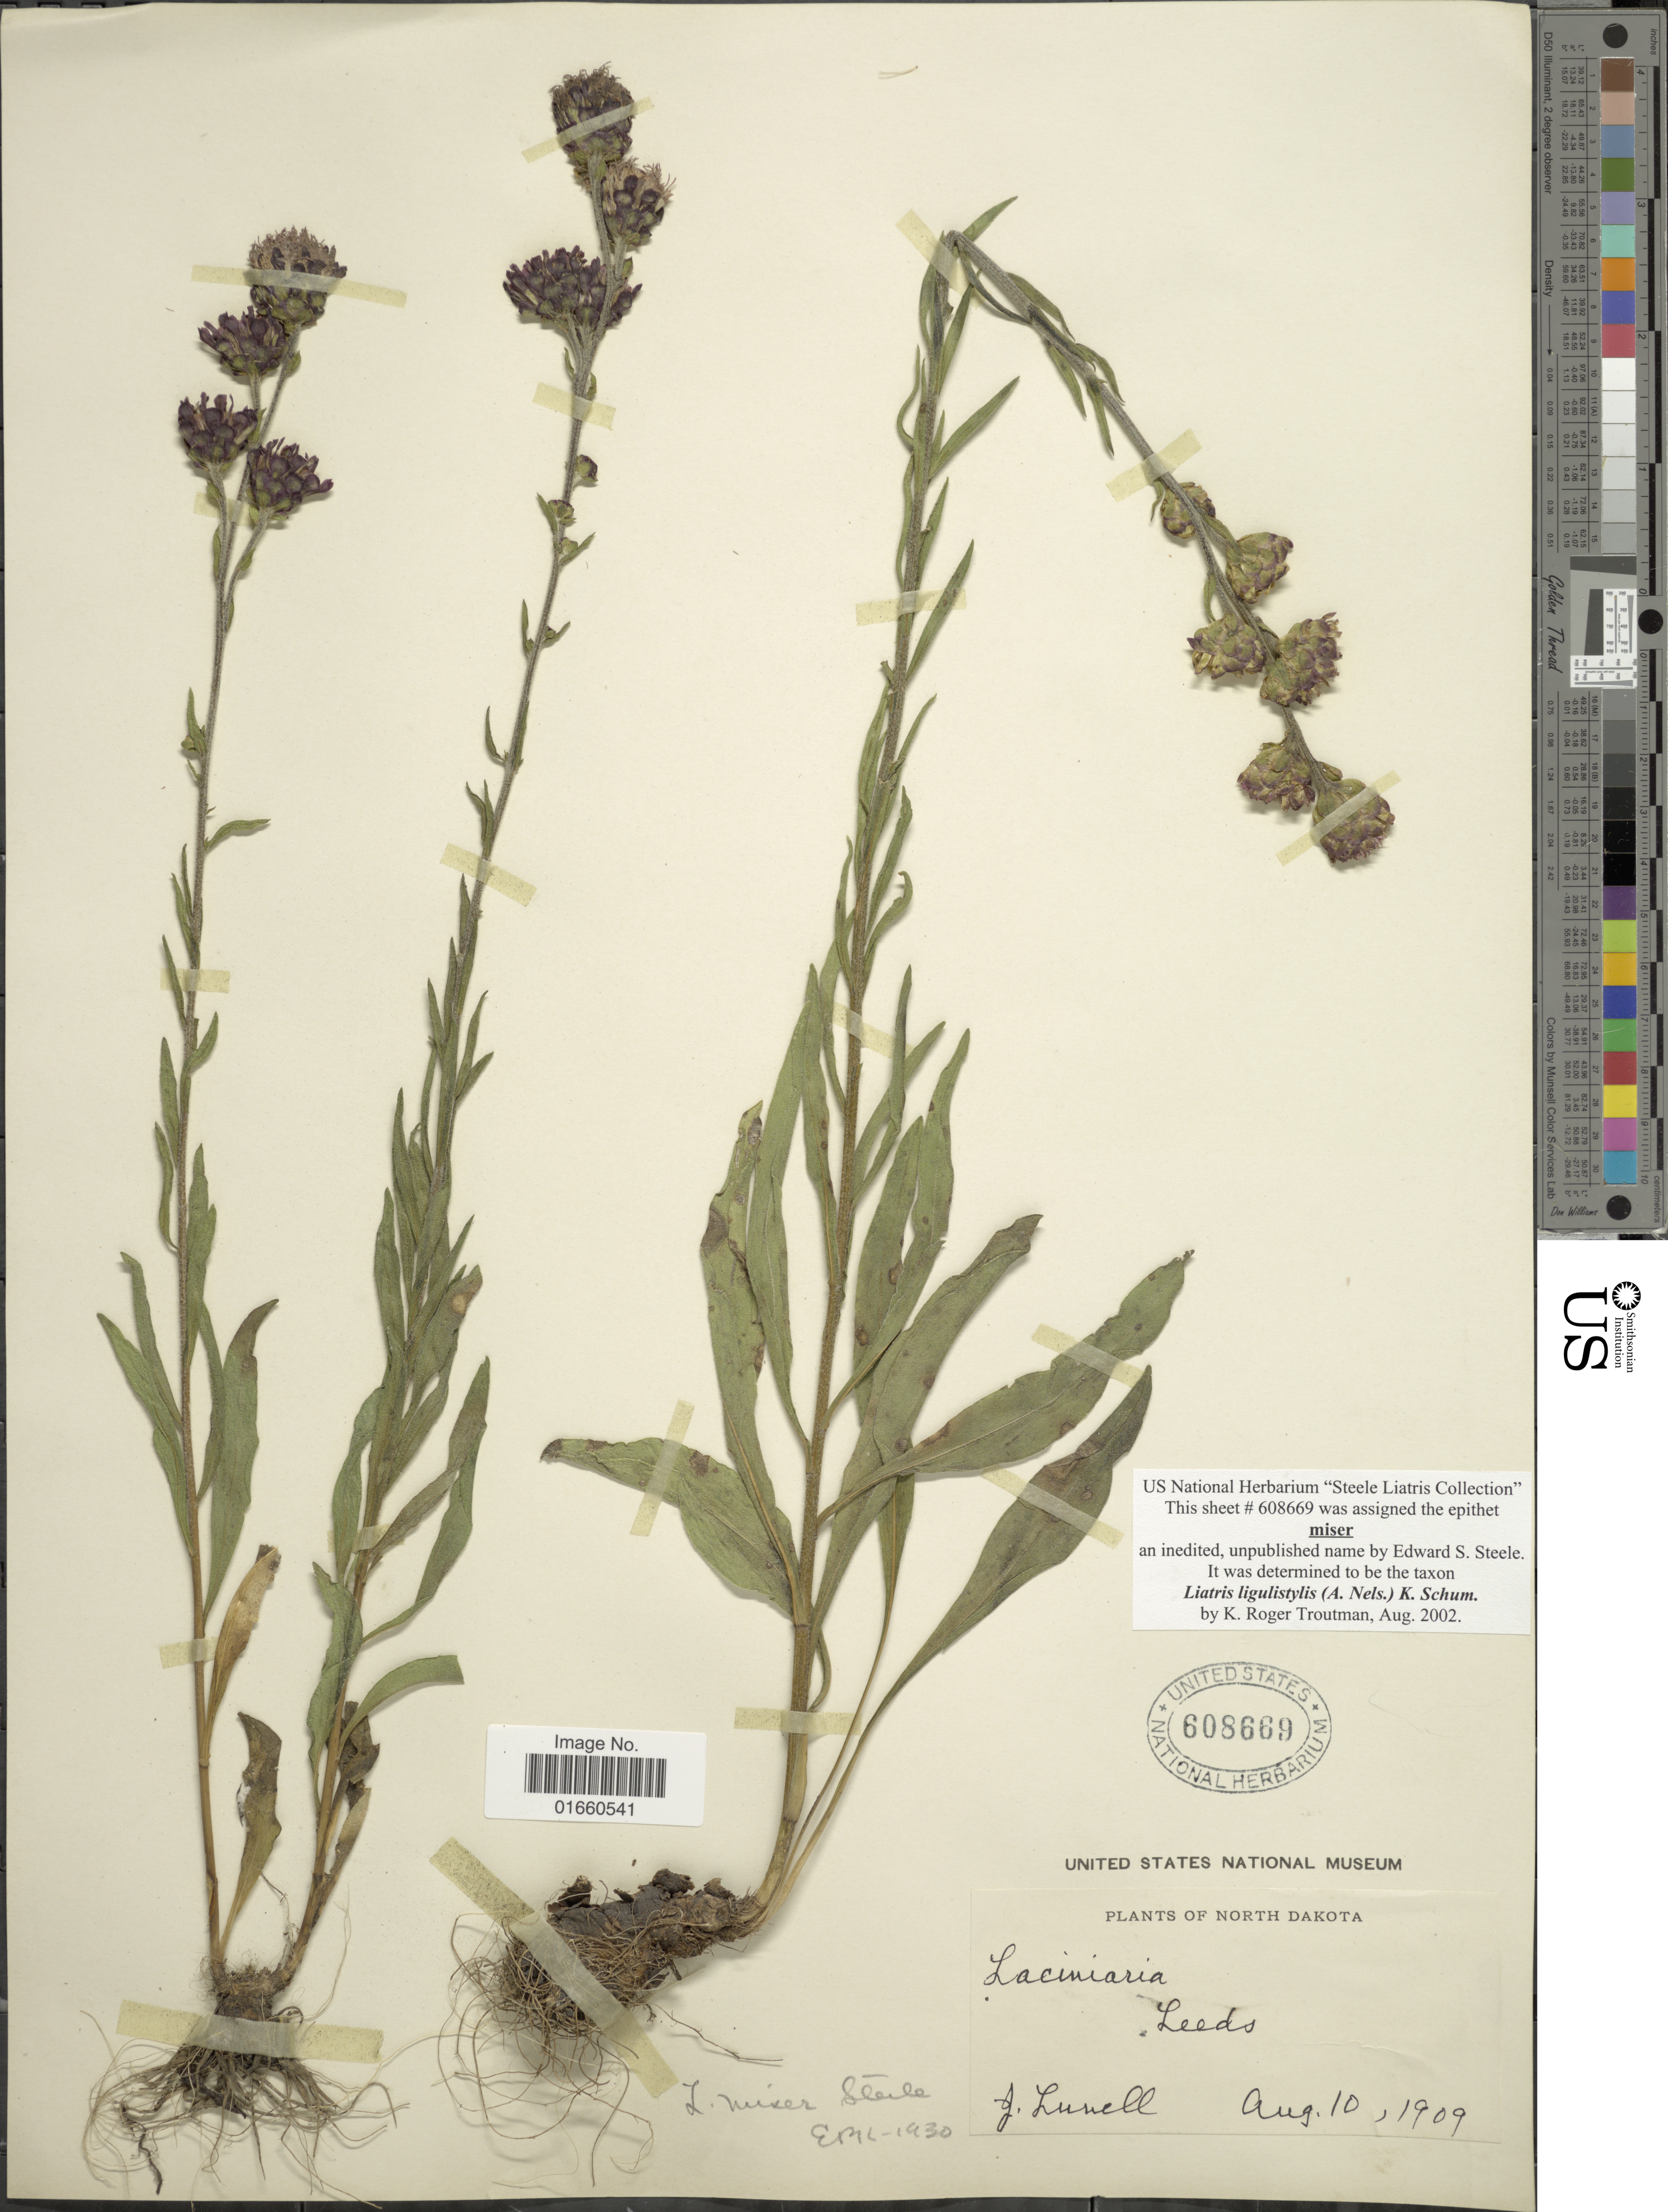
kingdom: Plantae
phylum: Tracheophyta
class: Magnoliopsida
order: Asterales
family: Asteraceae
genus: Liatris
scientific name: Liatris ligulistylis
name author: (A. Nelson) K. Schum.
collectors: J. Lunell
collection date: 1909-08-10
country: United States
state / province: North Dakota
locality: Leeds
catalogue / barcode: US 608669